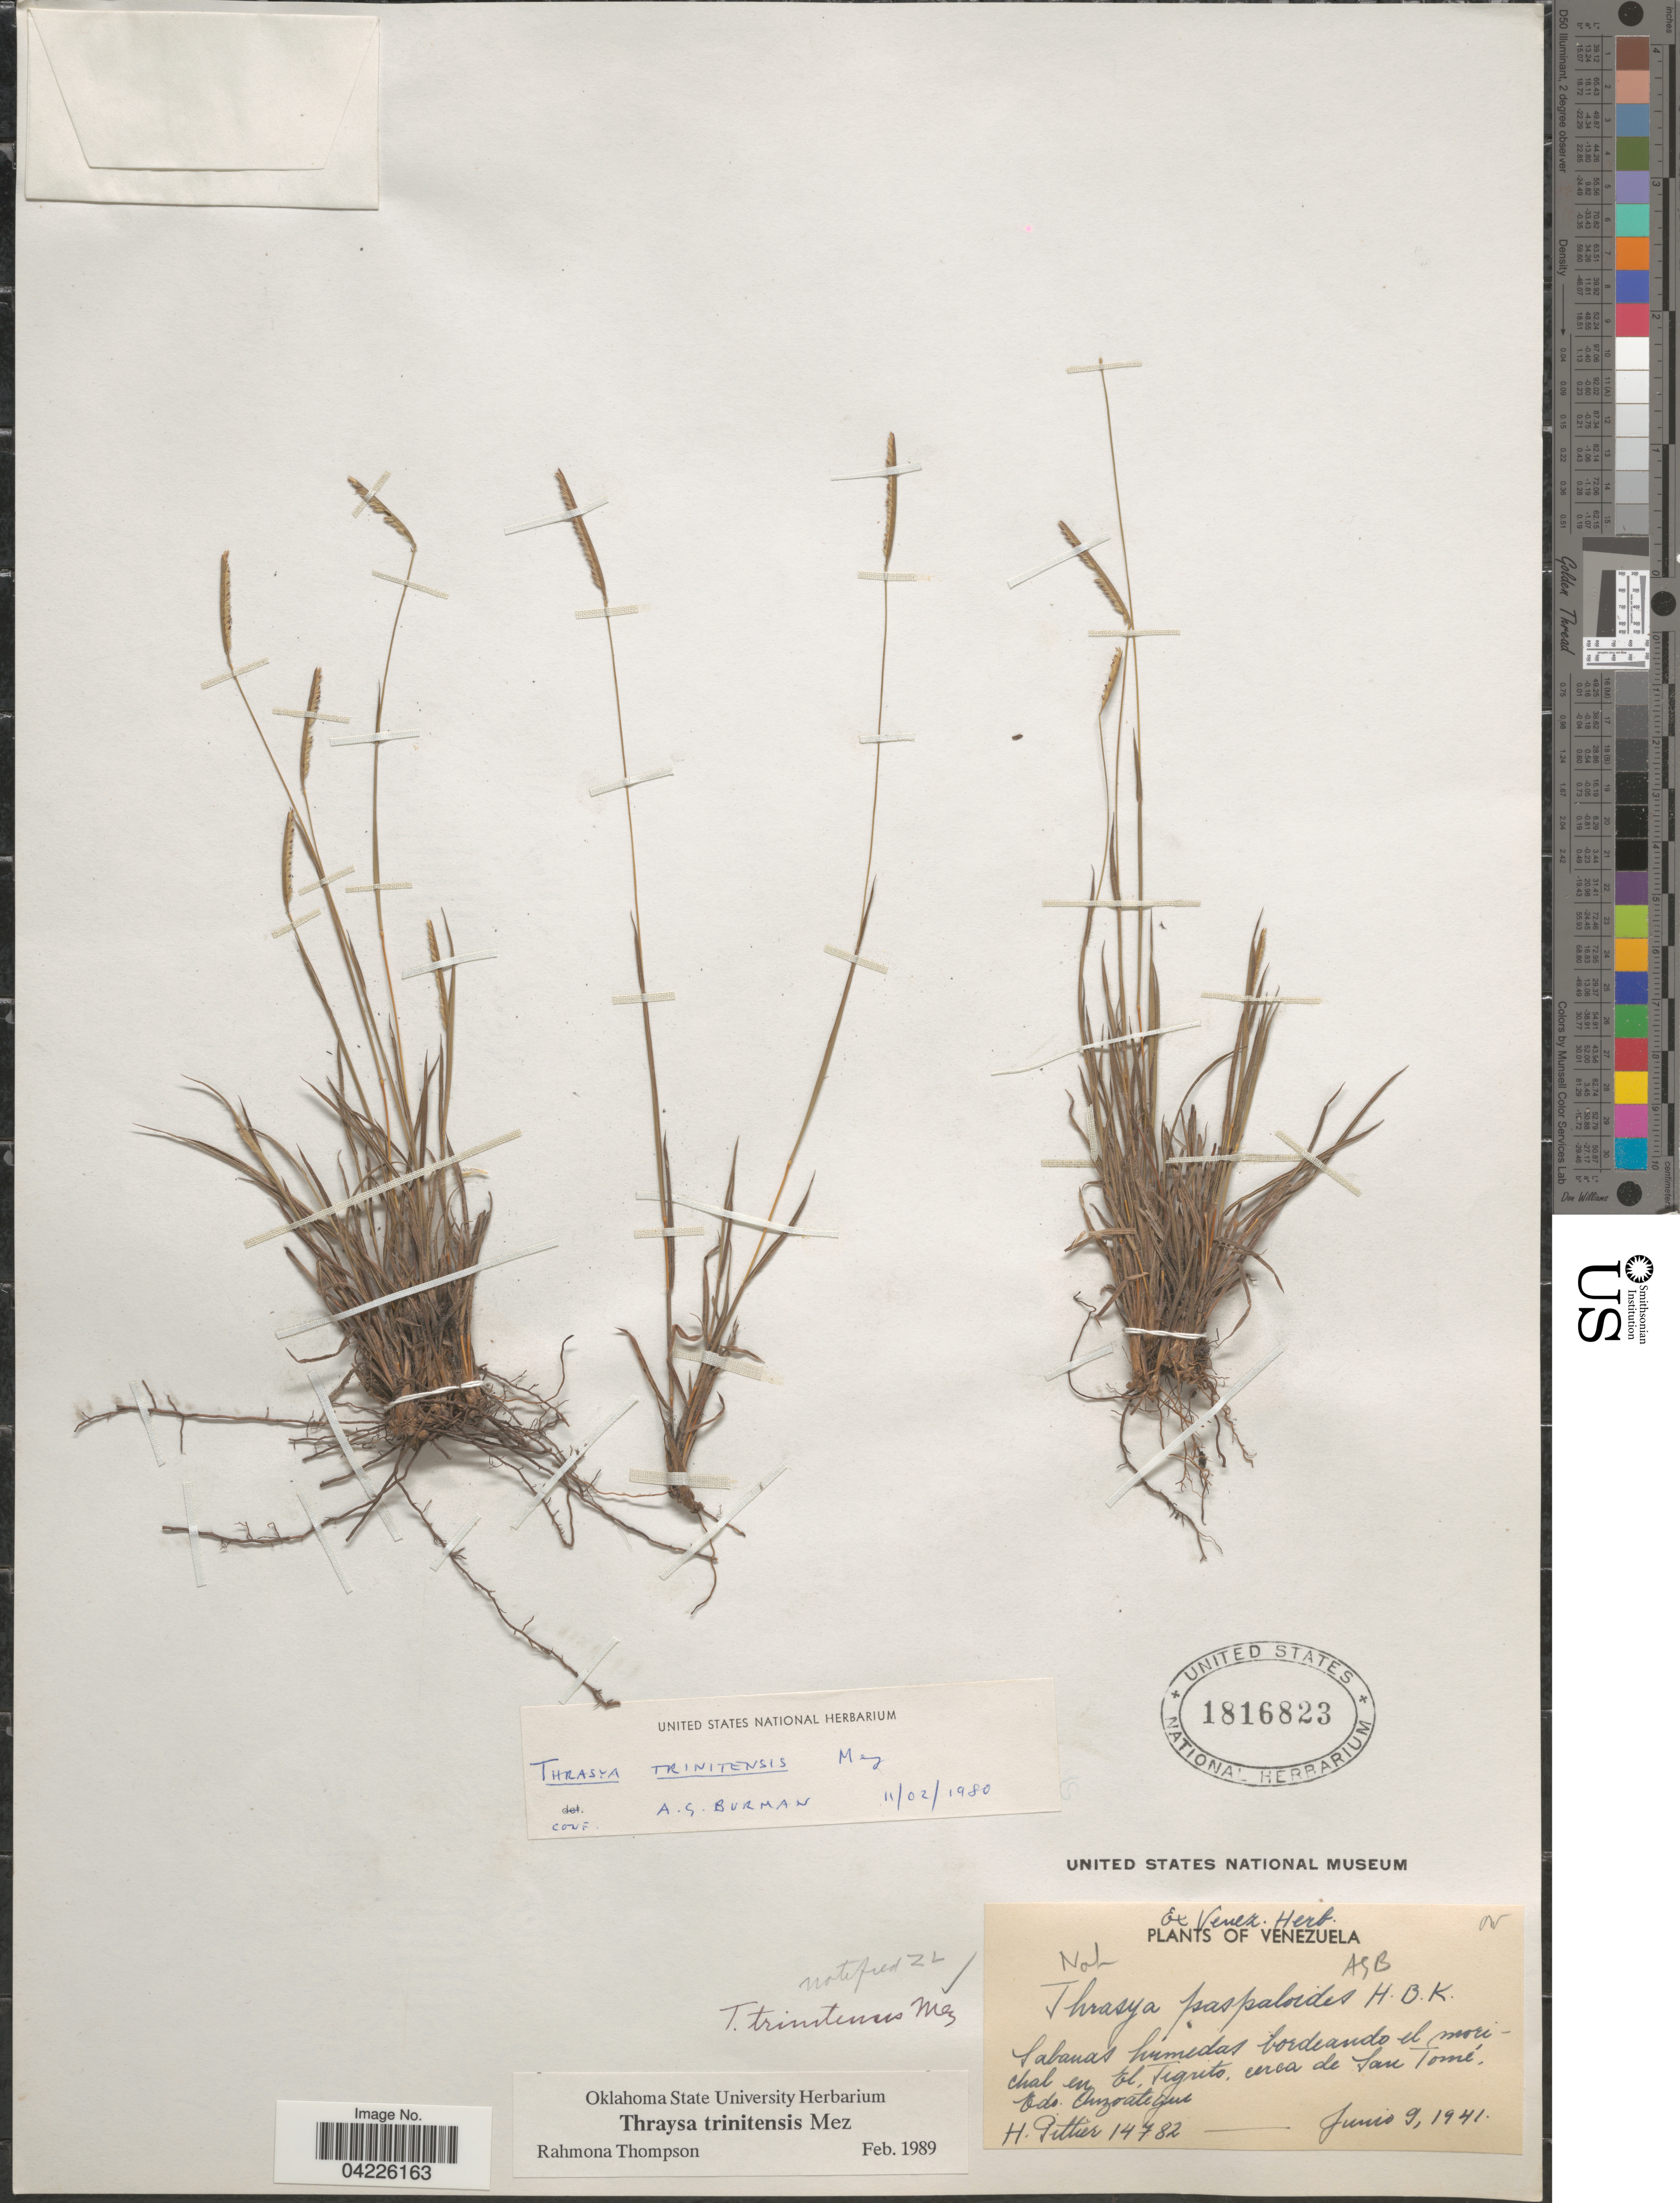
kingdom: Plantae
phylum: Tracheophyta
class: Liliopsida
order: Poales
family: Poaceae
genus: Paspalum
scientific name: Paspalum trinitense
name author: (Mez) S. Denham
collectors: H. F. Pittier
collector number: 14782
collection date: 1941-06-09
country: Venezuela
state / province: Anzoategui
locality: Sabanas humedas bordeando el morichal en El Tigrito, cerca de San Tomé, Edo. Anzoategui.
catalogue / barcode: US 1816823